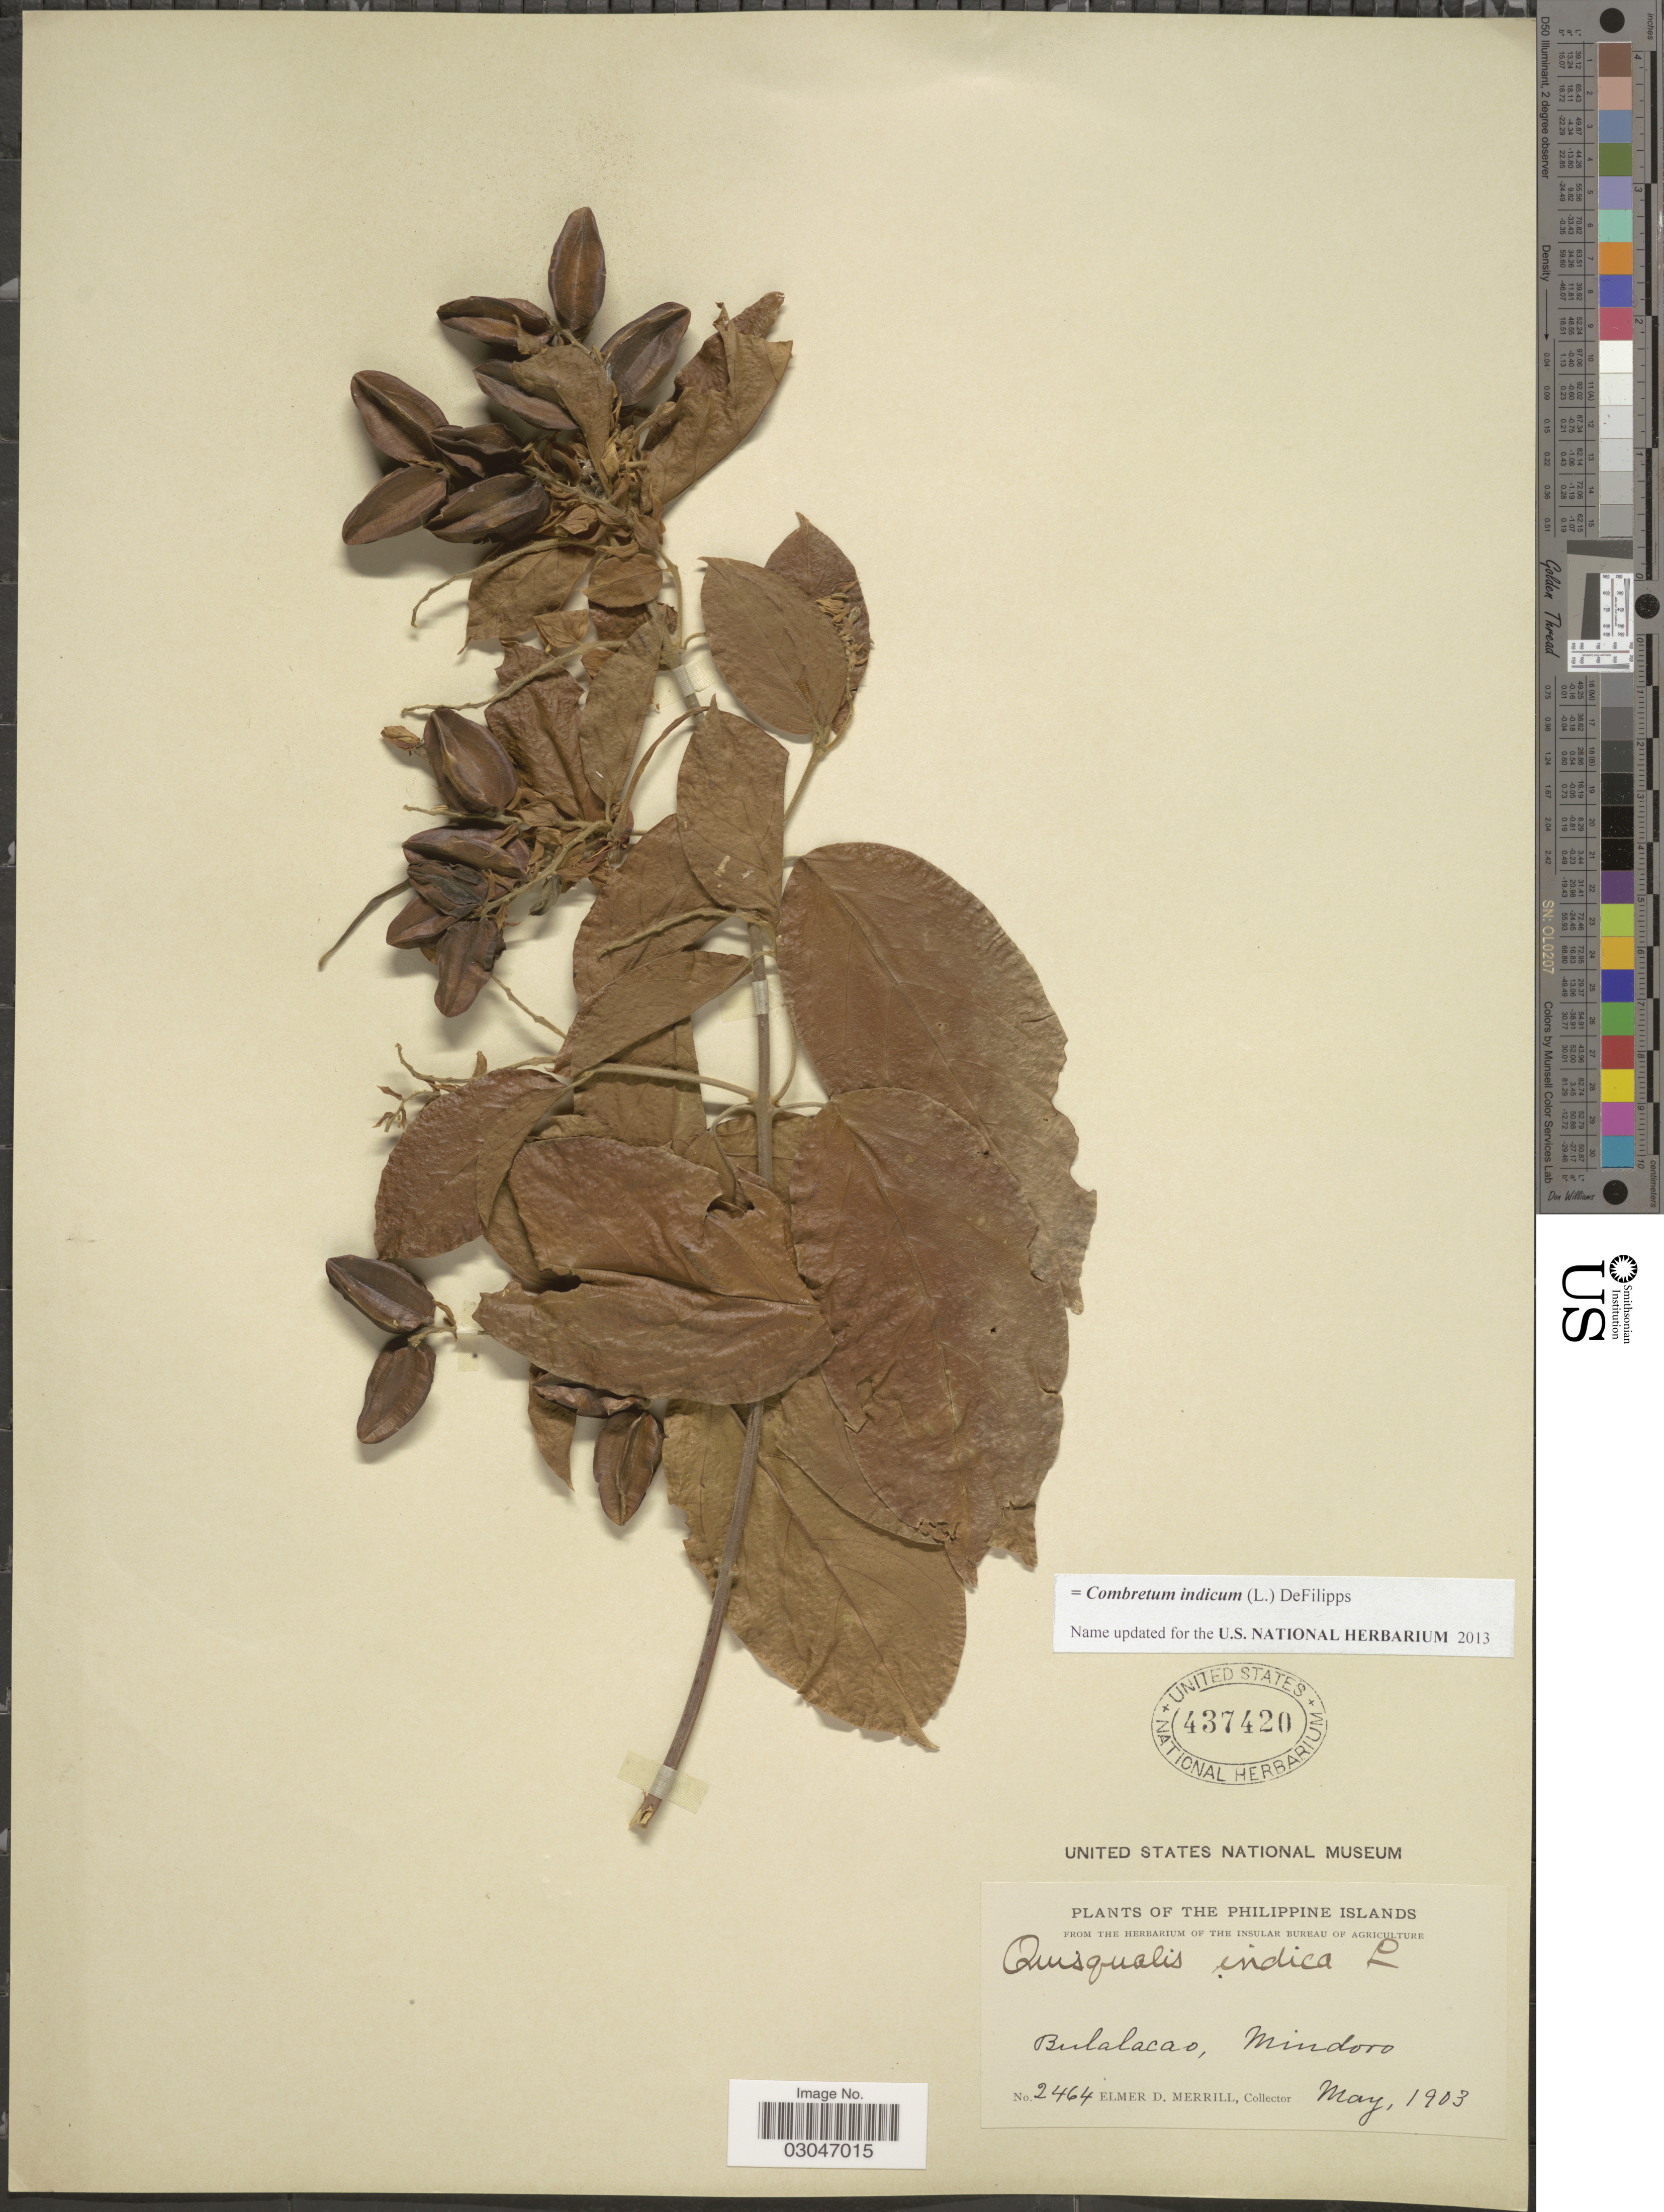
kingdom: Plantae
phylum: Tracheophyta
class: Magnoliopsida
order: Myrtales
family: Combretaceae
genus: Combretum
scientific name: Combretum indicum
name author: (L.) DeFilipps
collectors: E. D. Merrill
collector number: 2464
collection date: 1903-05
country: Philippines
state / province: Mimaropa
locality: Bulalacao, Mindoro.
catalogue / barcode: US 437420